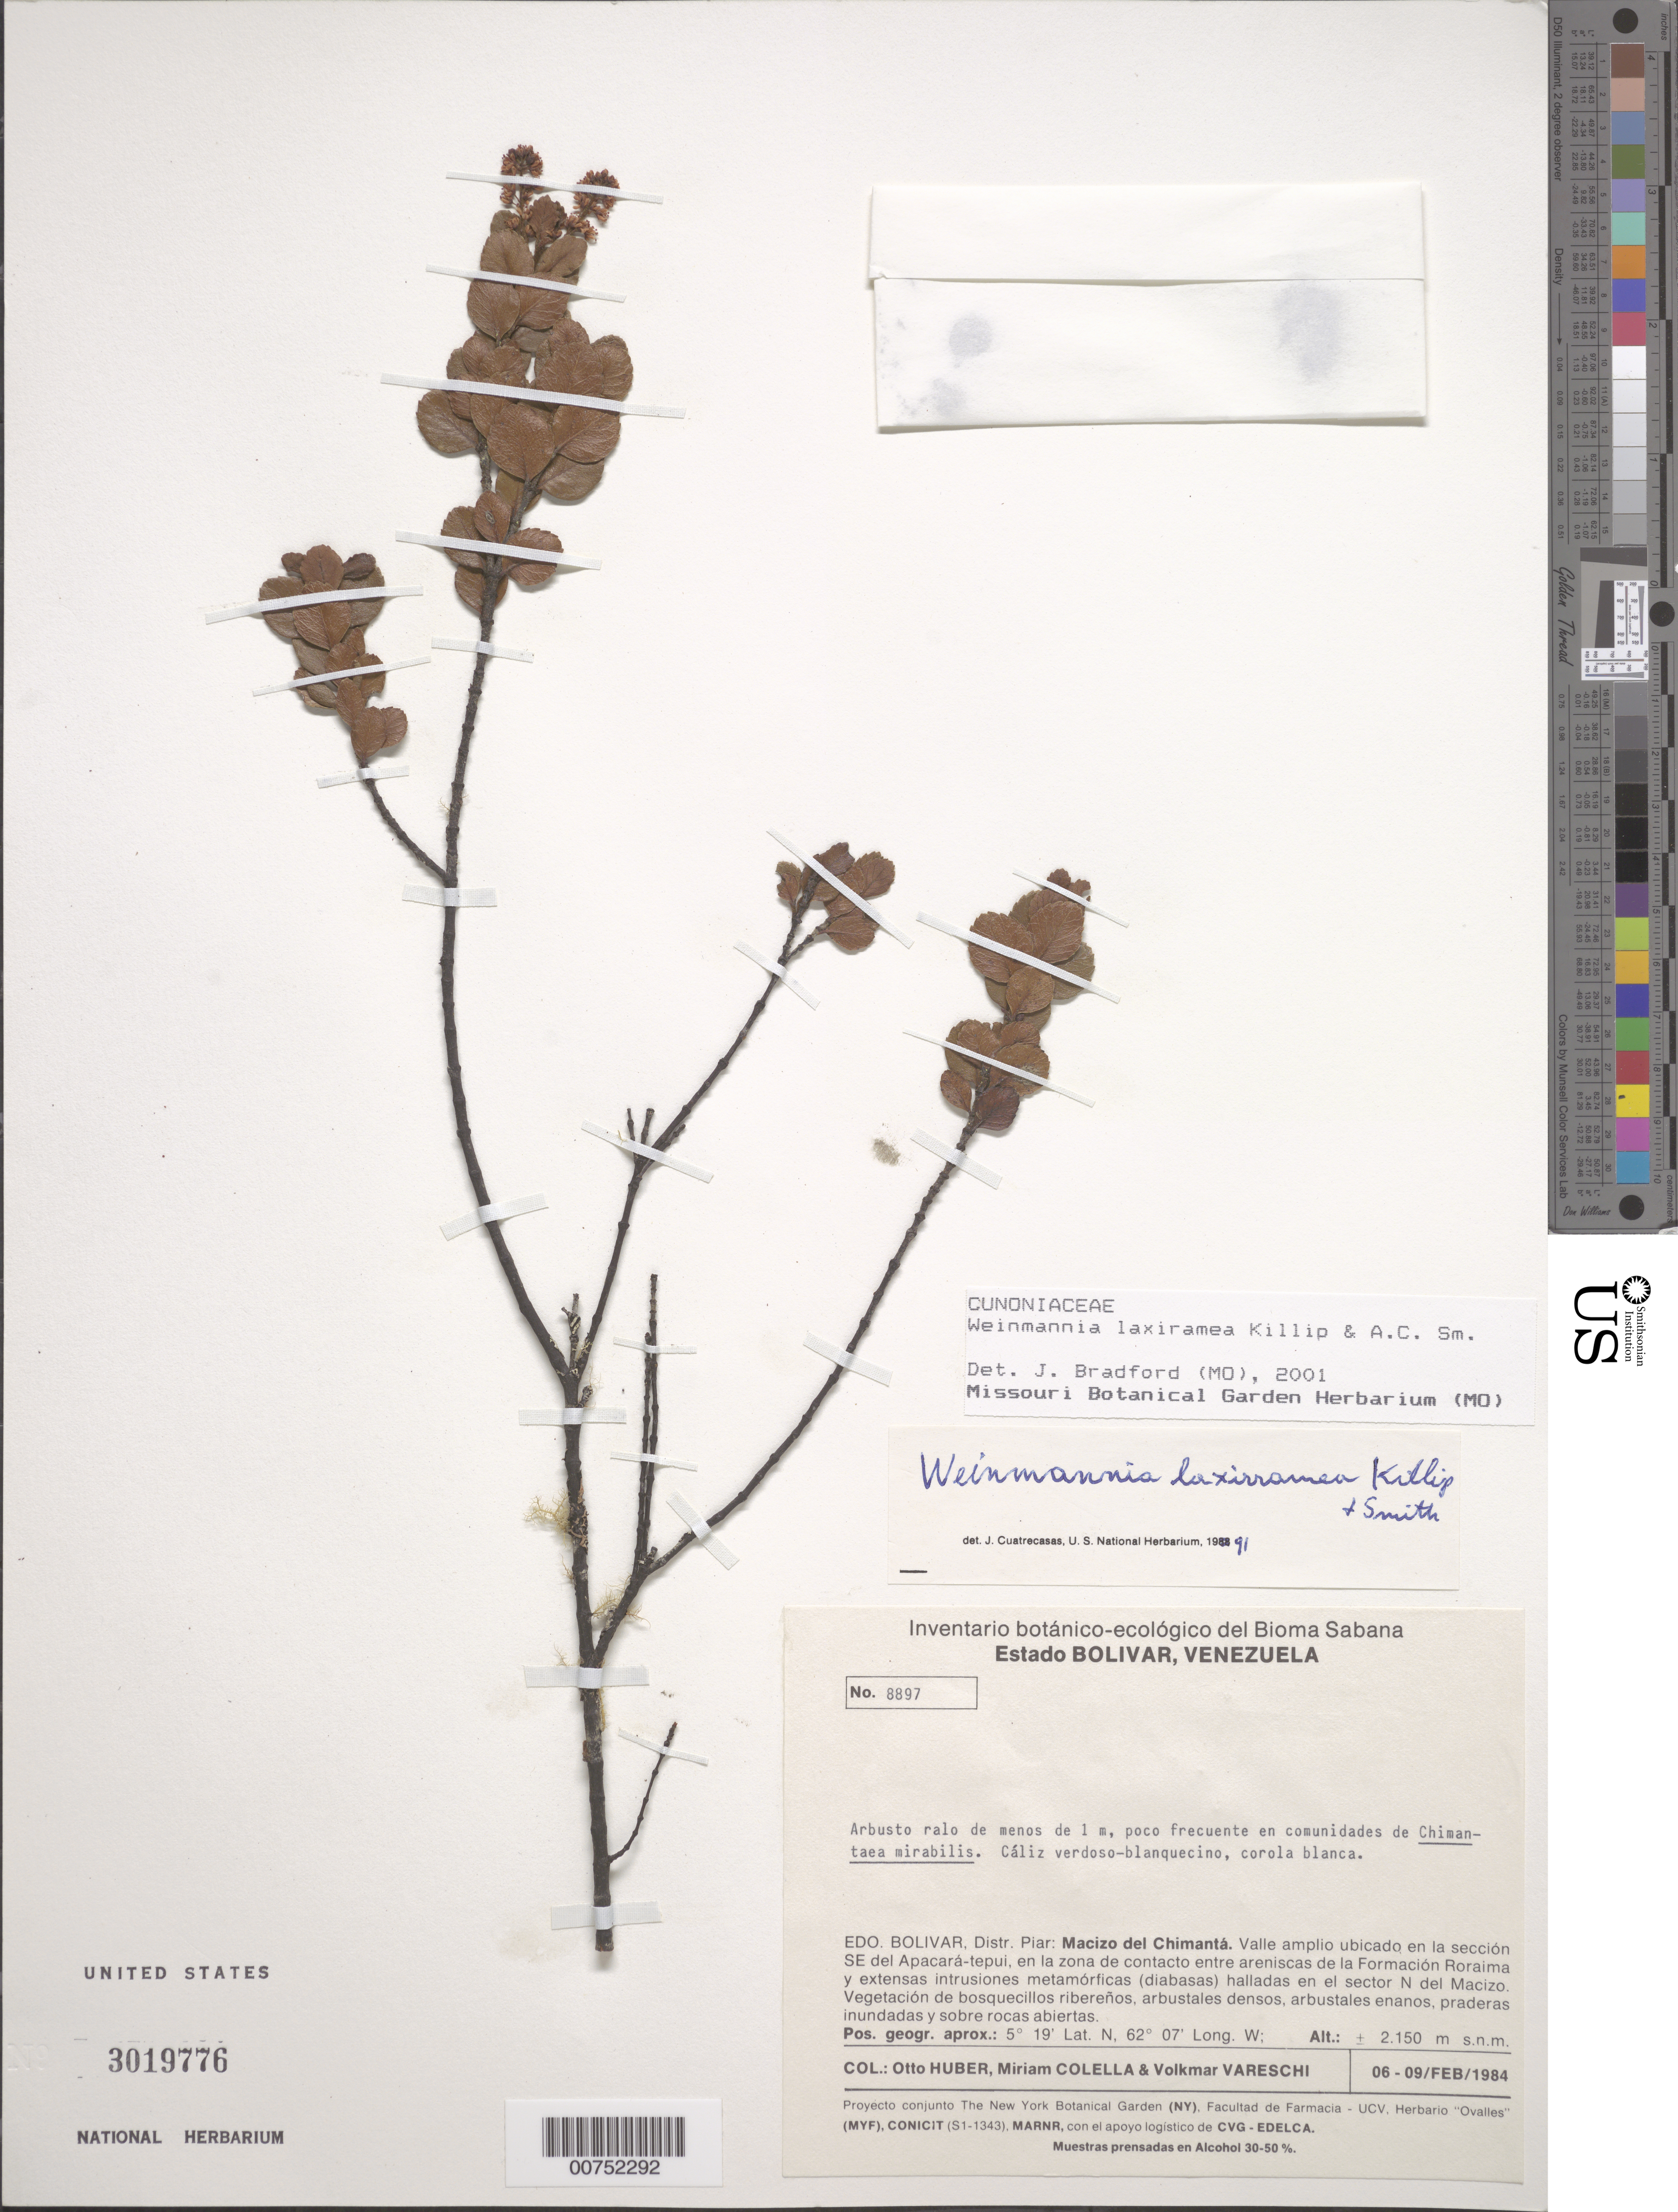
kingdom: Plantae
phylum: Tracheophyta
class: Magnoliopsida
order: Oxalidales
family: Cunoniaceae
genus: Weinmannia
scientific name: Weinmannia laxiramea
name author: Killip & A.C. Sm.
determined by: Bradford, J. C.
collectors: O. Huber, M. Colella & V. Vareschi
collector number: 8897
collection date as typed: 6-Feb-84 to 9-Feb-84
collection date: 1984-02-06/1984-02-09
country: Venezuela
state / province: Bolívar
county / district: Piar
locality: Macizo del Chimantá, sector SE del Apacará-tepuí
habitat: Vegetatión de bosquecillos ribereños, arbustales densos, arbustales enenos, praderas inundadas y sobre rocas abiertas. en la zona de contacto entre…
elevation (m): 2150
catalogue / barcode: US 3019776